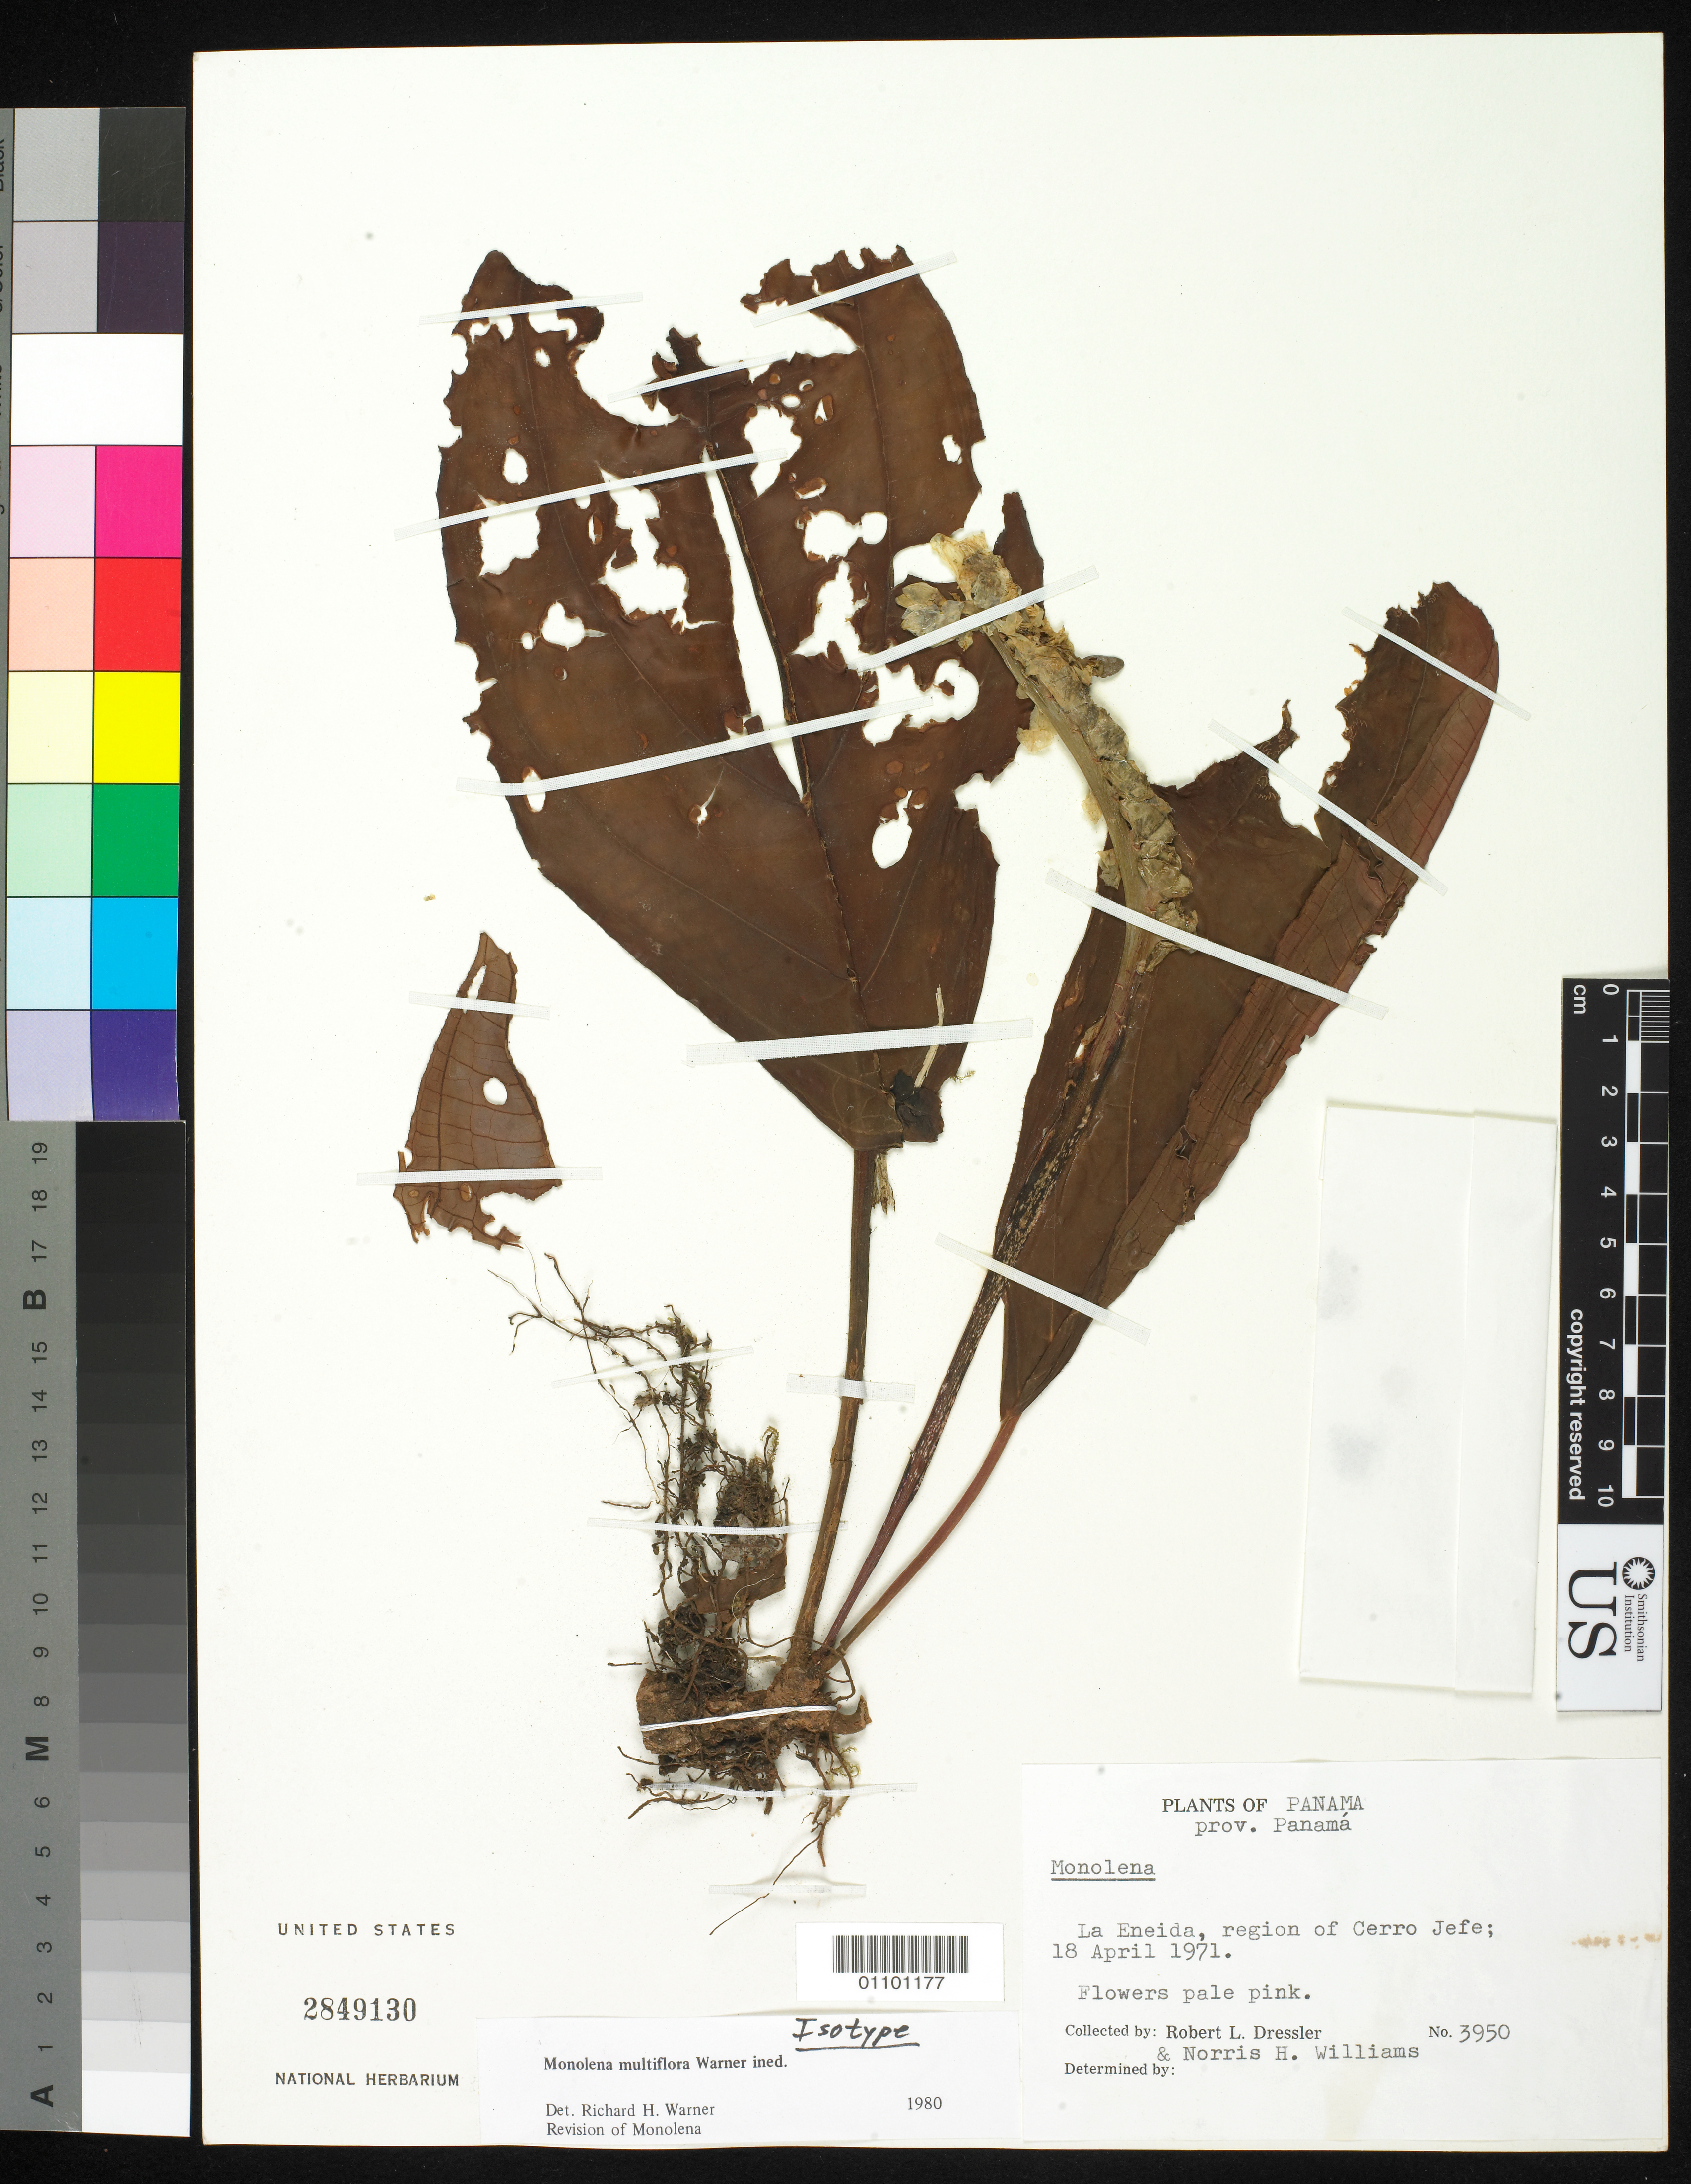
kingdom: Plantae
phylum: Tracheophyta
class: Magnoliopsida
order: Myrtales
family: Melastomataceae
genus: Monolena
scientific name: Monolena multiflora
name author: Warner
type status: Isotype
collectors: R. Dressler & N. H. Williams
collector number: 3950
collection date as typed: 18 Apr 1971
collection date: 1971-04-18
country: Panama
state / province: Panamá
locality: La Eneida, Cerro Jefe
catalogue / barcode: US 2849130